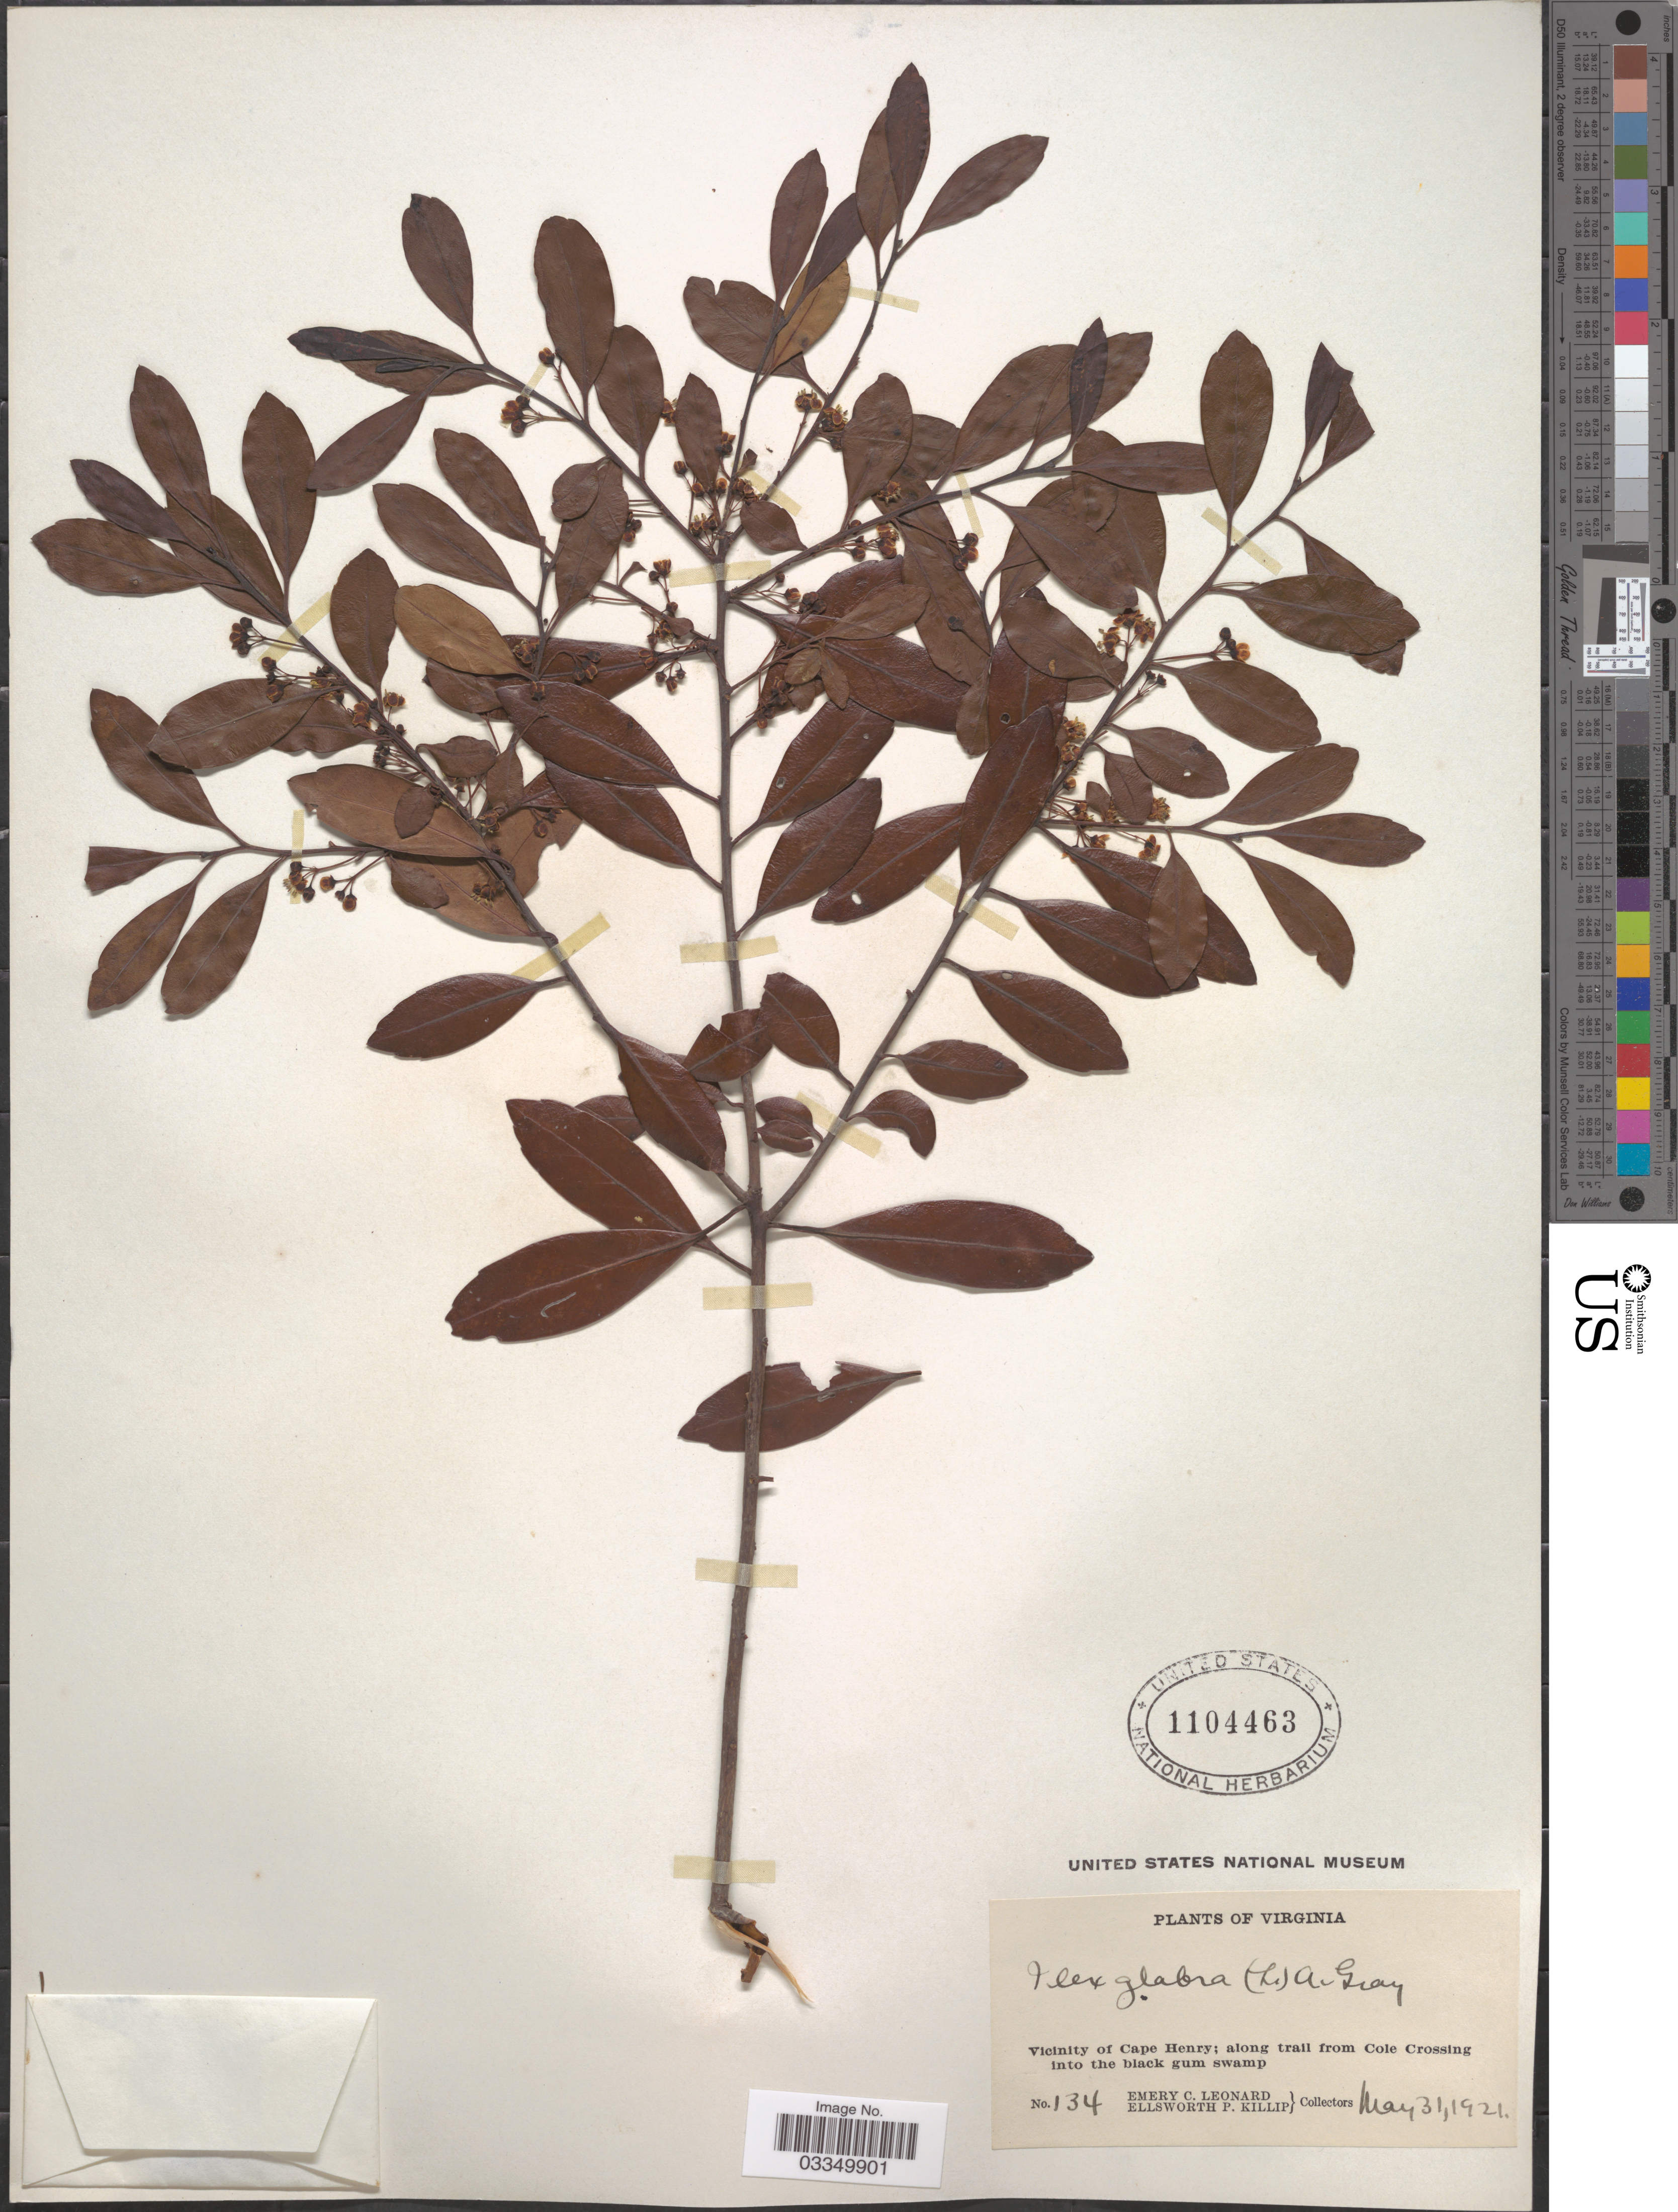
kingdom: Plantae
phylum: Tracheophyta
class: Magnoliopsida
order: Aquifoliales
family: Aquifoliaceae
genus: Ilex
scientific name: Ilex glabra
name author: (L.) A. Gray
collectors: E. C. Leonard & E. P. Killip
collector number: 134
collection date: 1921-05-31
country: United States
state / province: Virginia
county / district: City of Virginia Beach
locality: Vicinity of Cape Henry; along trail from Cole Crossing into the black gum swamp.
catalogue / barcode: US 1104463